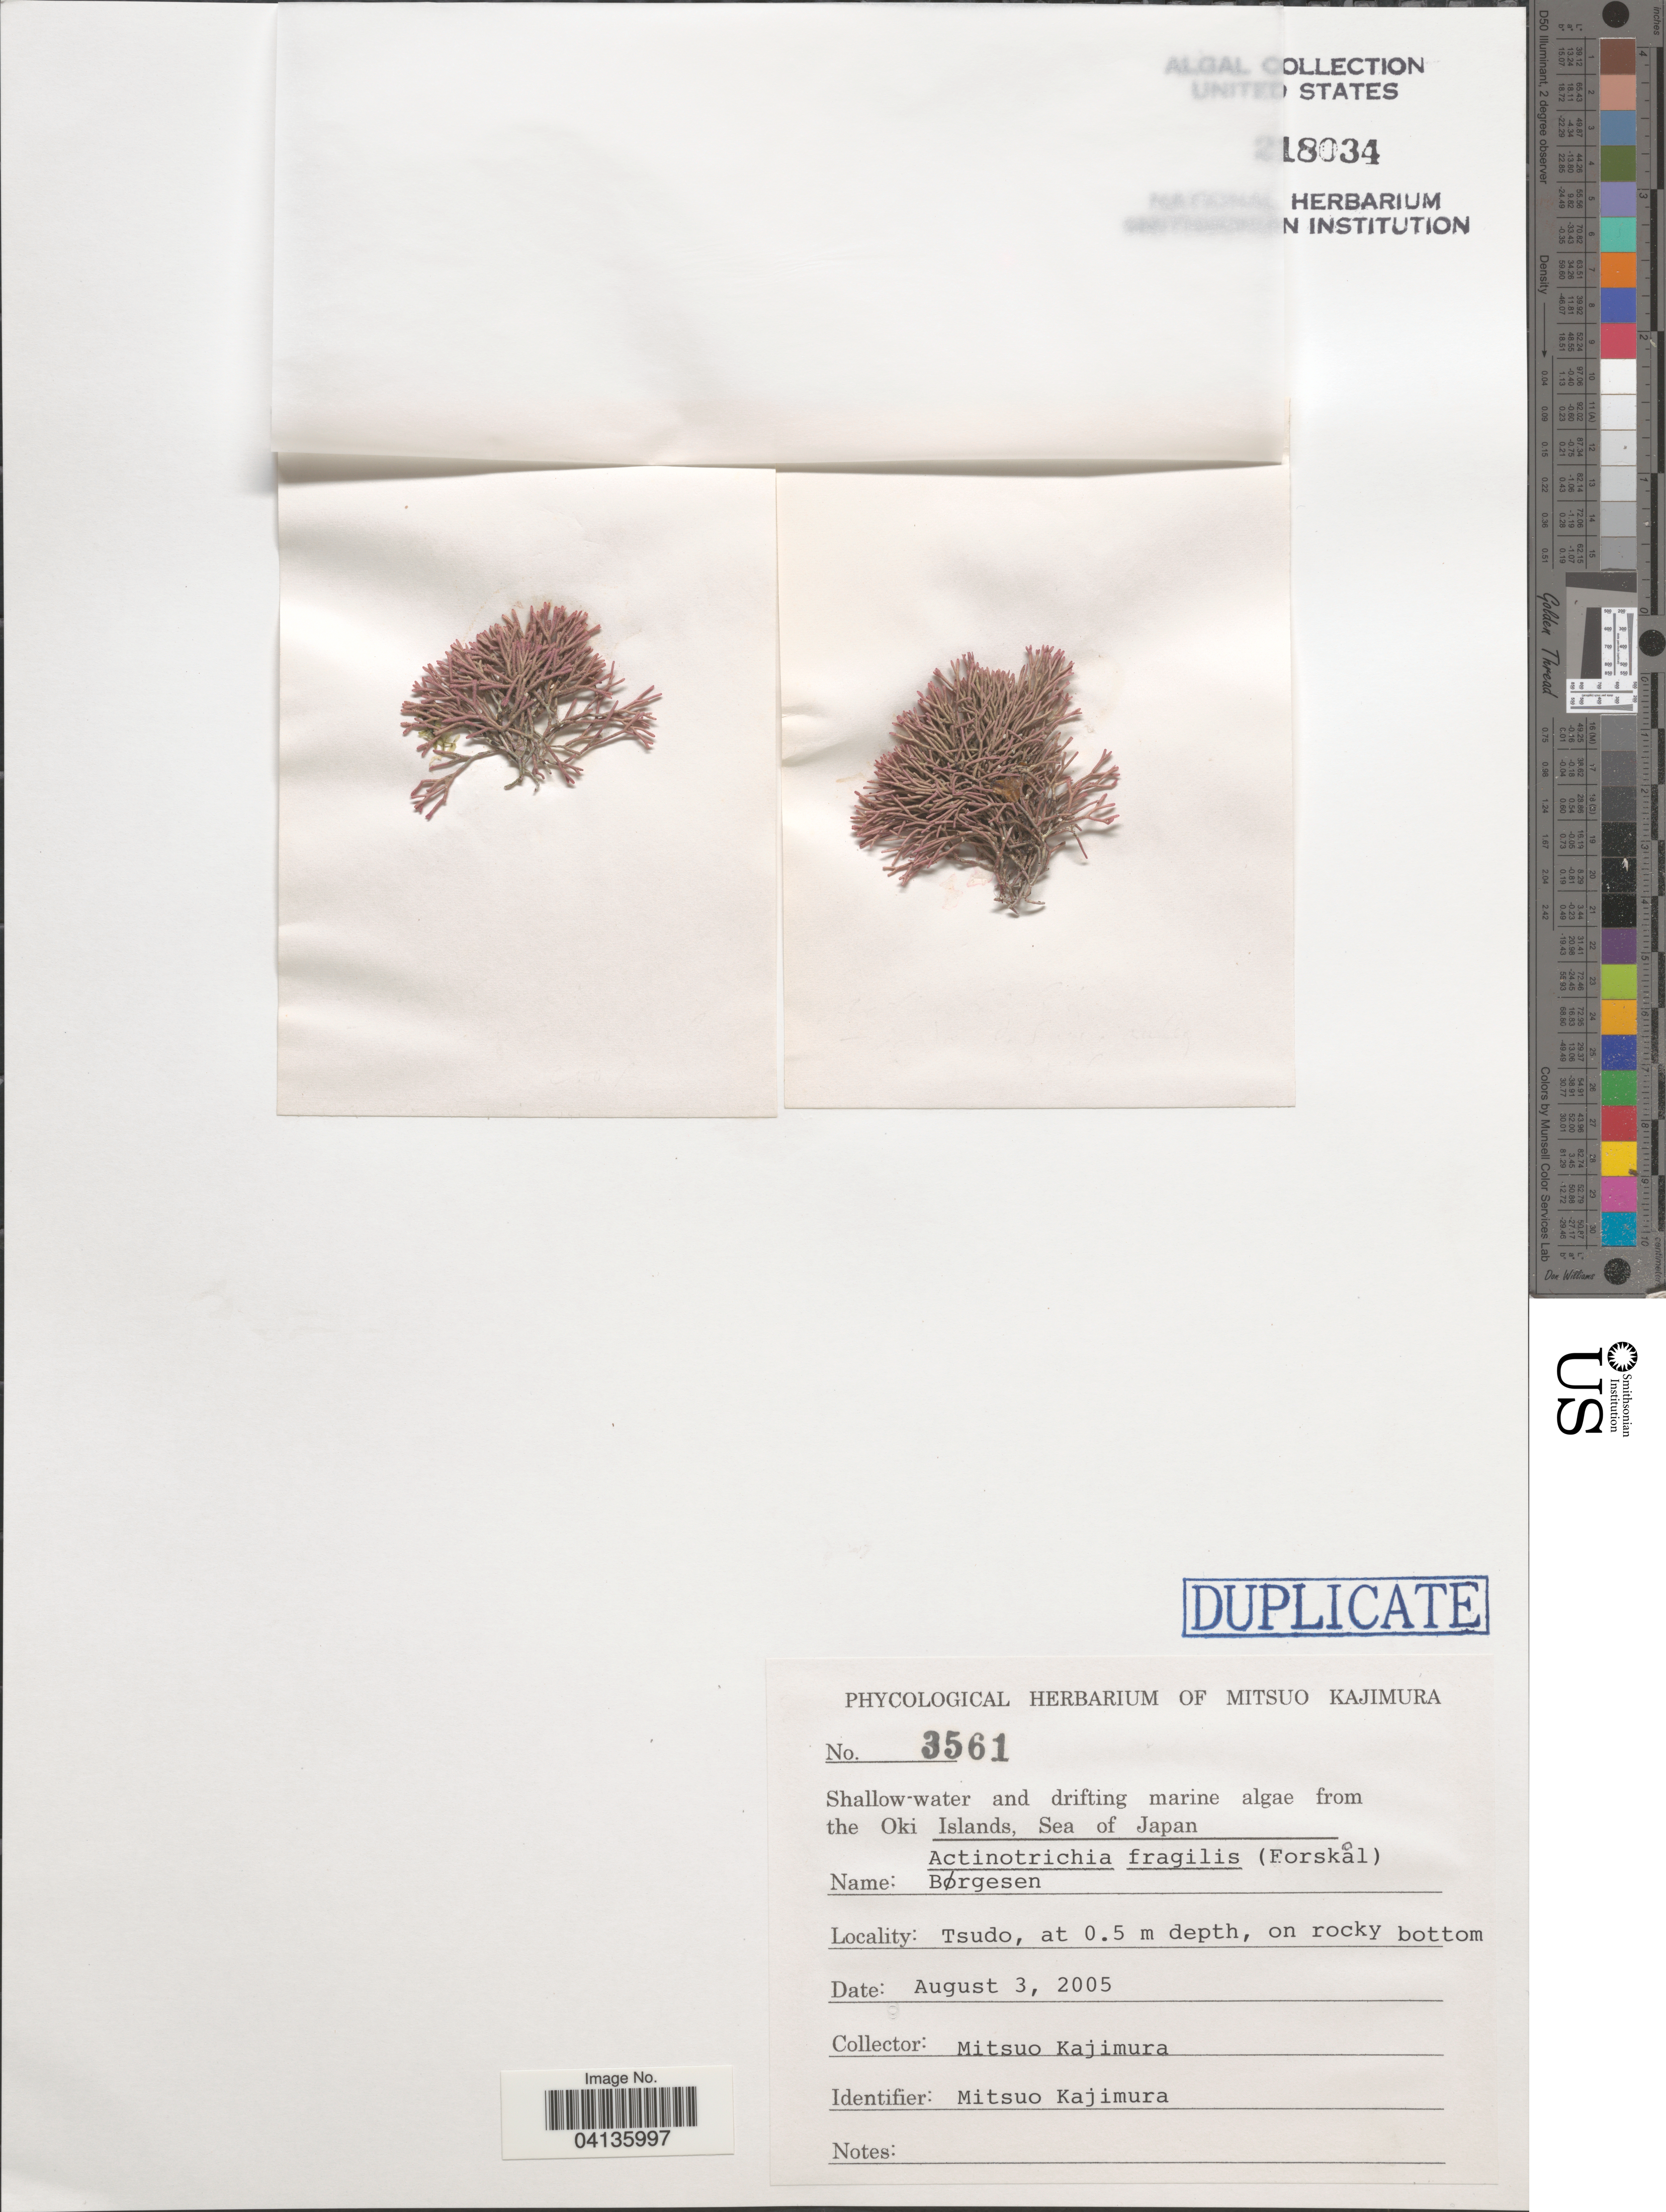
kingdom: Plantae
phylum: Rhodophyta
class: Florideophyceae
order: Nemaliales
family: Galaxauraceae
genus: Actinotrichia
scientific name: Actinotrichia fragilis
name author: (Forssk.) Børgesen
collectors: M. Kajimura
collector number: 3561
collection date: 2005-08-03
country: Japan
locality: The Oki Island, Sea of Japan. Tsudo.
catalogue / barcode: US 218034